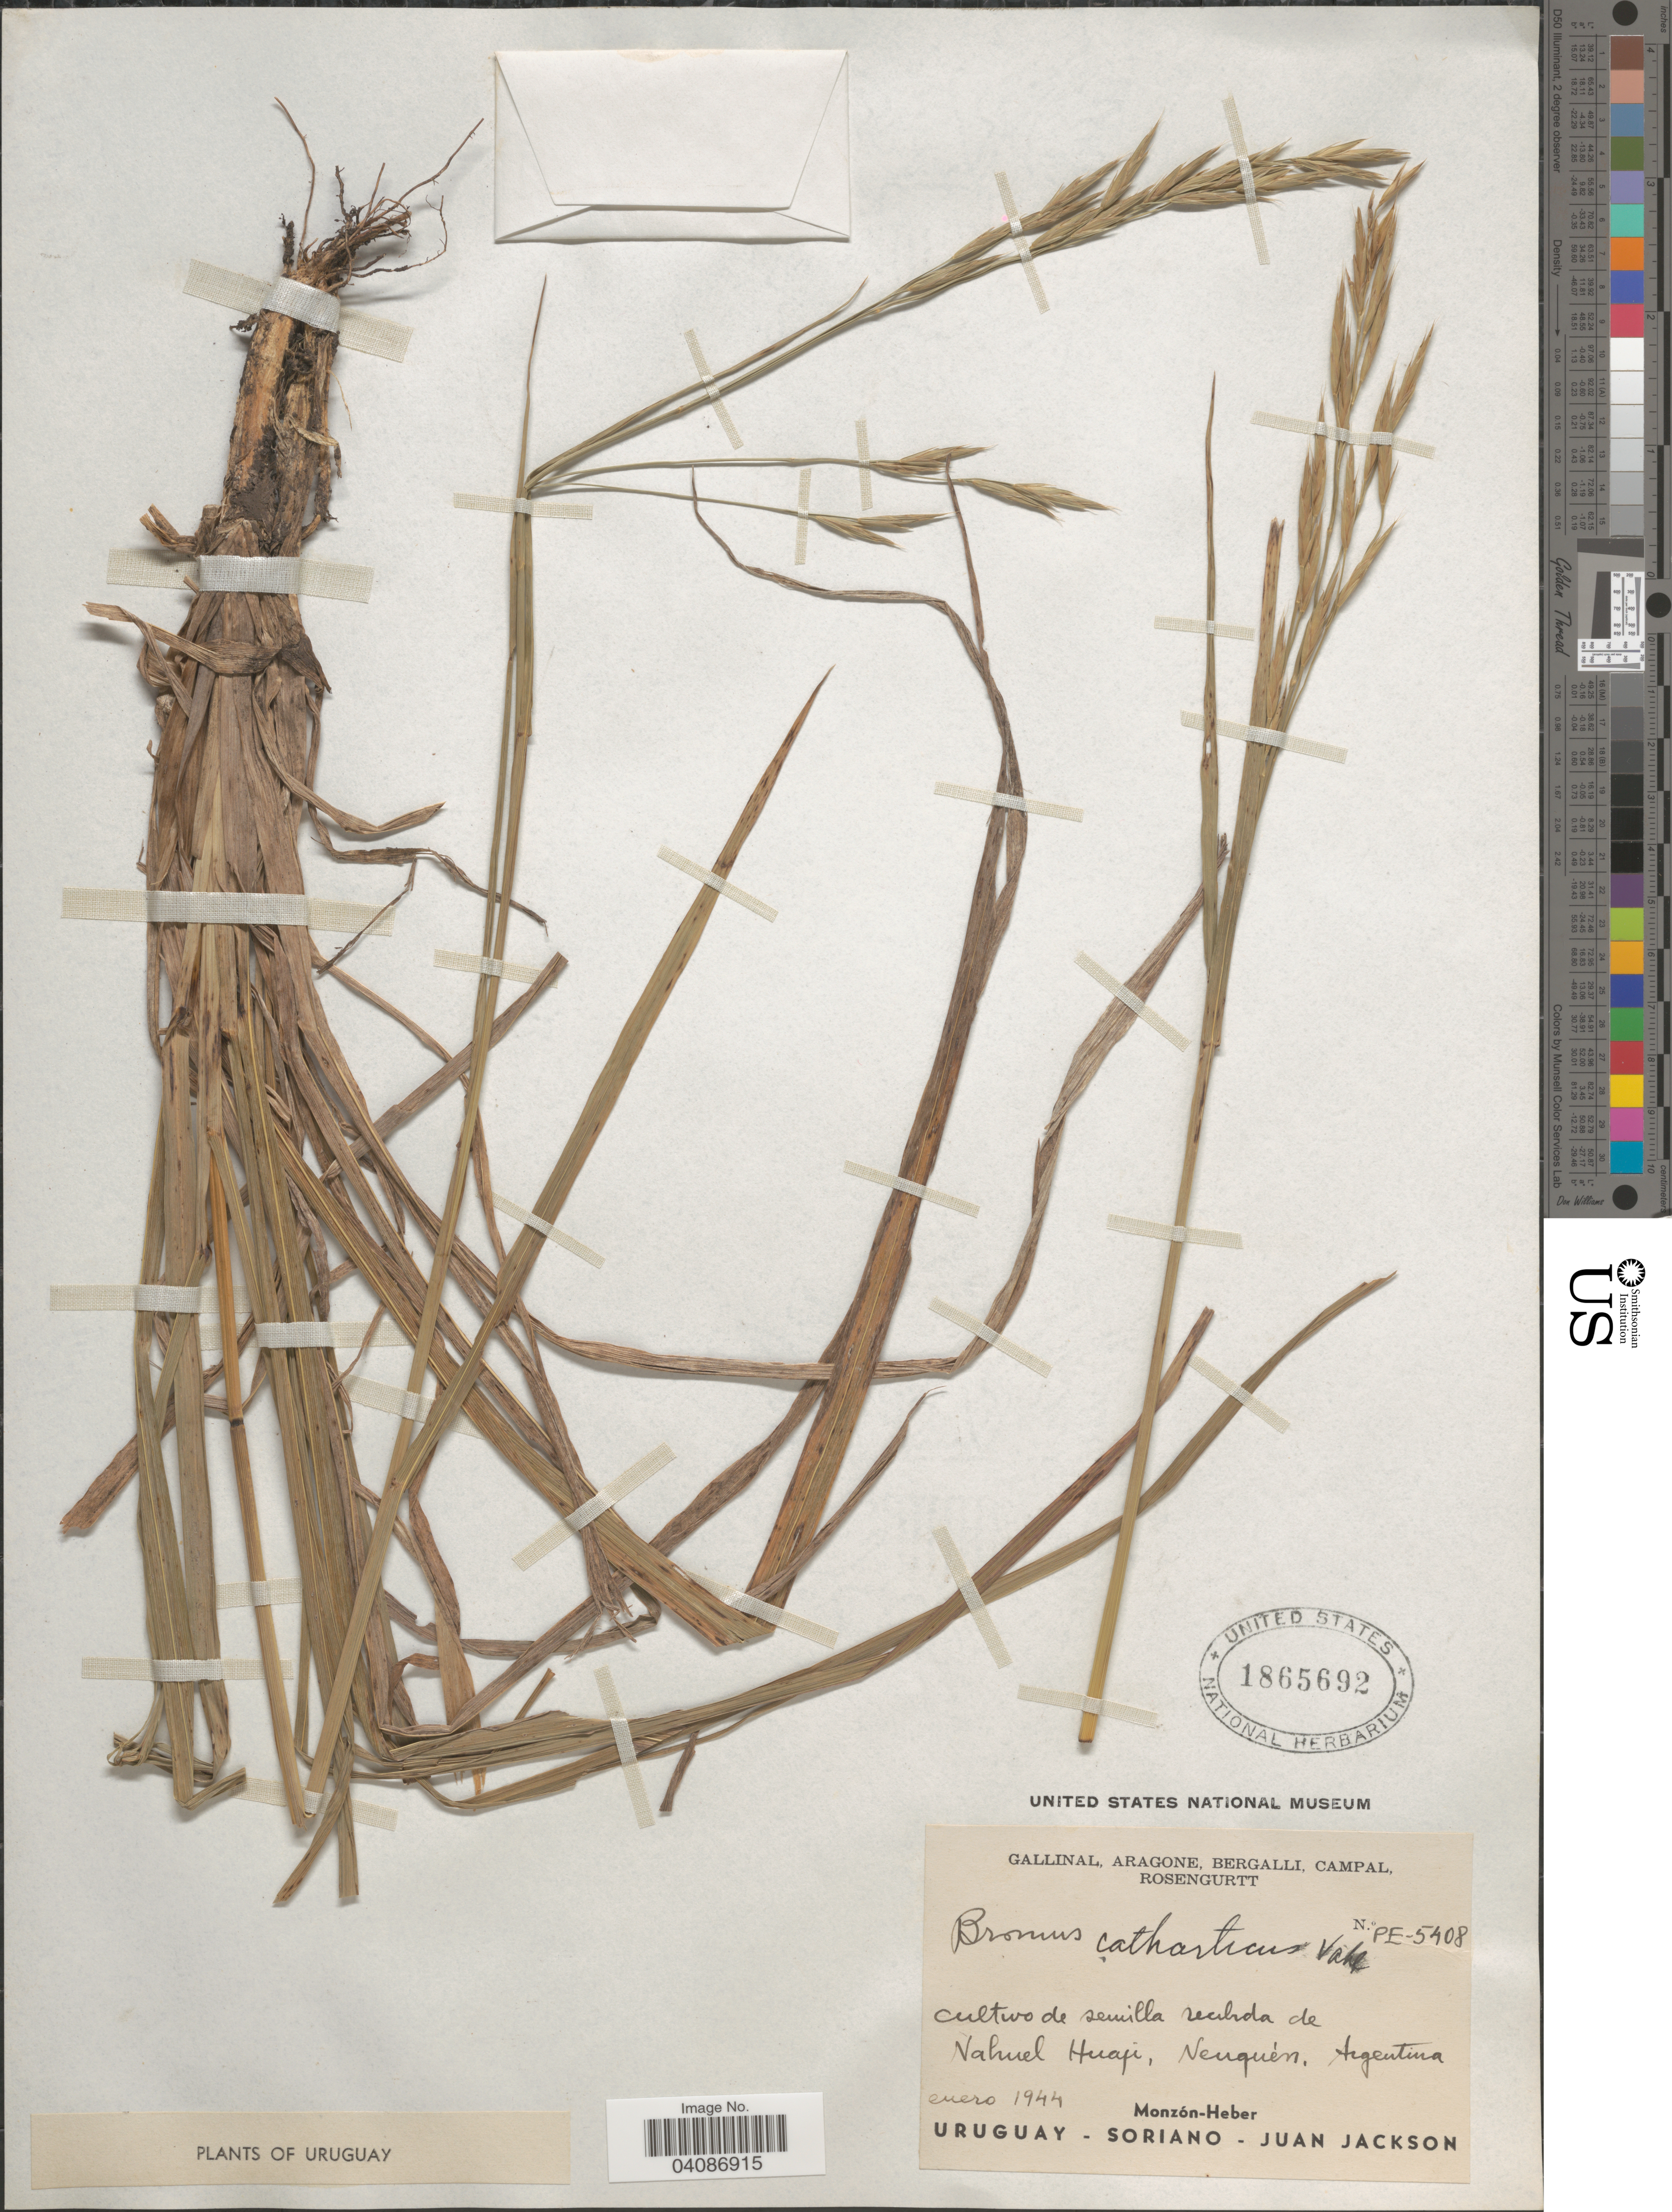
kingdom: Plantae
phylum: Tracheophyta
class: Liliopsida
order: Poales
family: Poaceae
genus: Bromus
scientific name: Bromus catharticus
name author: Vahl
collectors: Monzon-Heber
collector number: PE-5408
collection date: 1944-01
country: Argentina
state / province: Neuquen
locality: Cultivo de semilla recibida de Nahuel Huapi.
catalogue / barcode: US 1865692